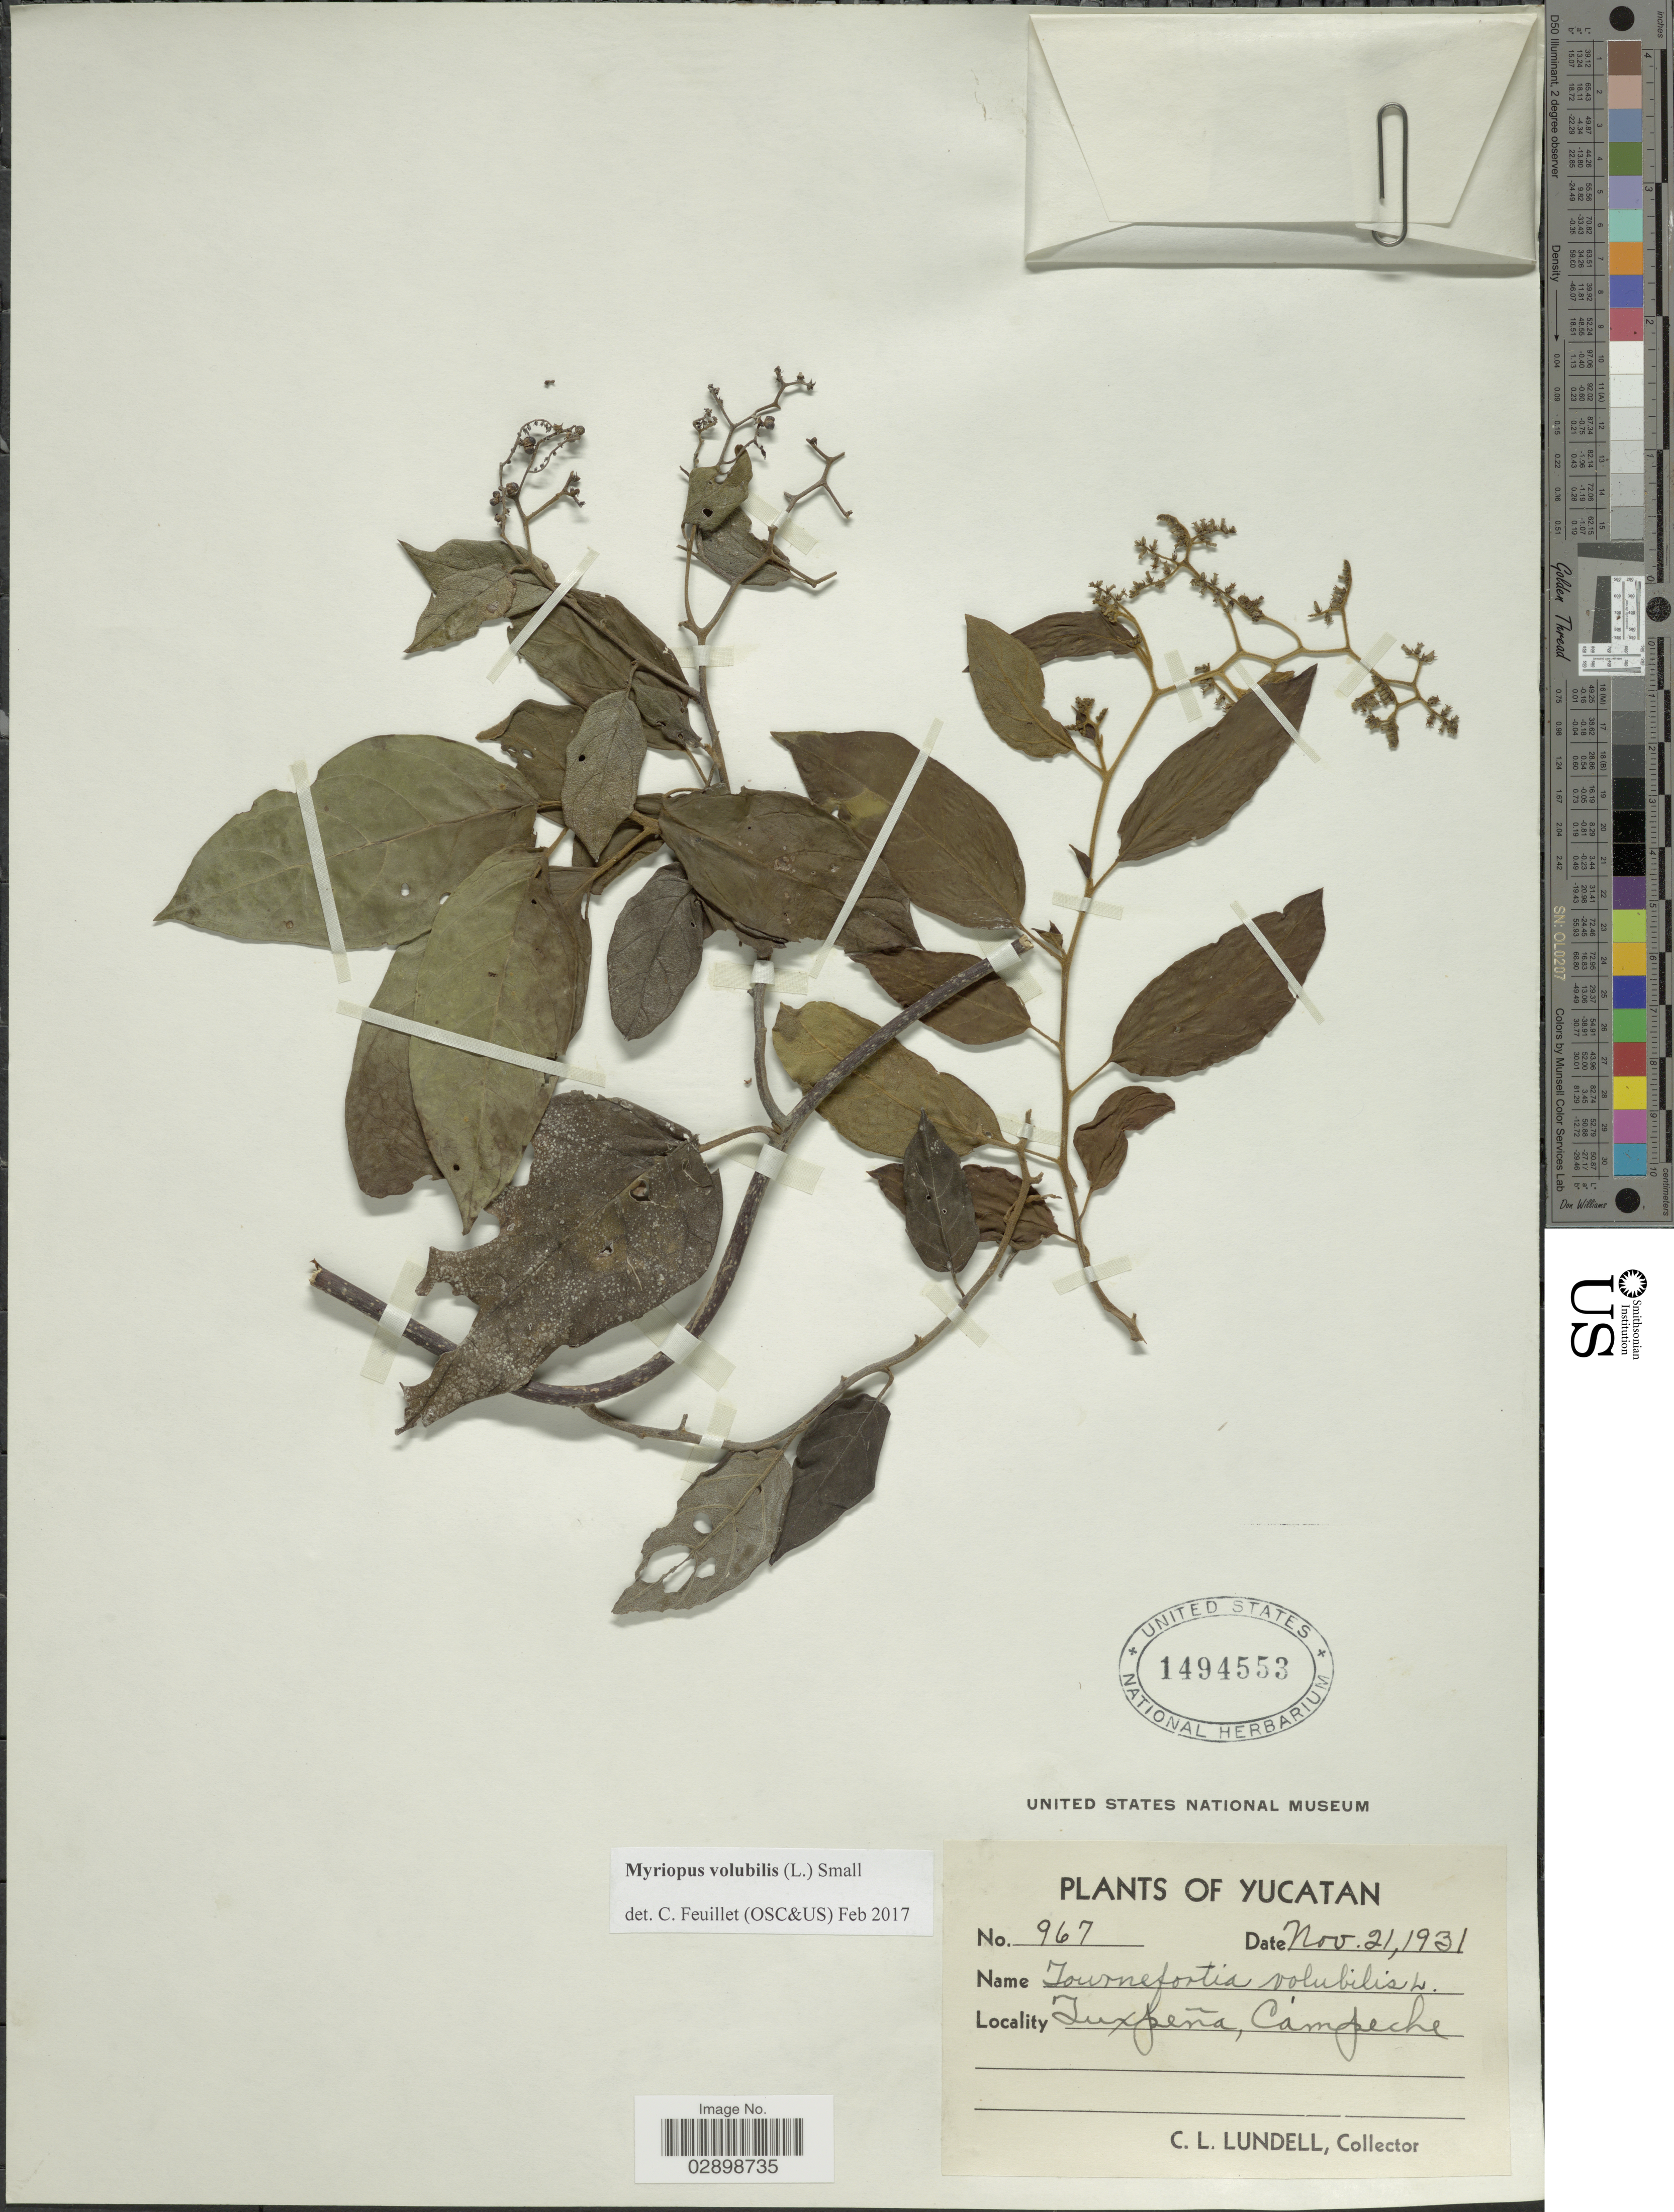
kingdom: Plantae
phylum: Tracheophyta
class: Magnoliopsida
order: Boraginales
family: Heliotropiaceae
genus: Myriopus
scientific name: Myriopus volubilis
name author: (L.) Small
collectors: C. L. Lundell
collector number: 967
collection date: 1931-11-21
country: Mexico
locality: Tuxpeña, Cámpeche. Yucatan.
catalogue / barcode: US 1494553